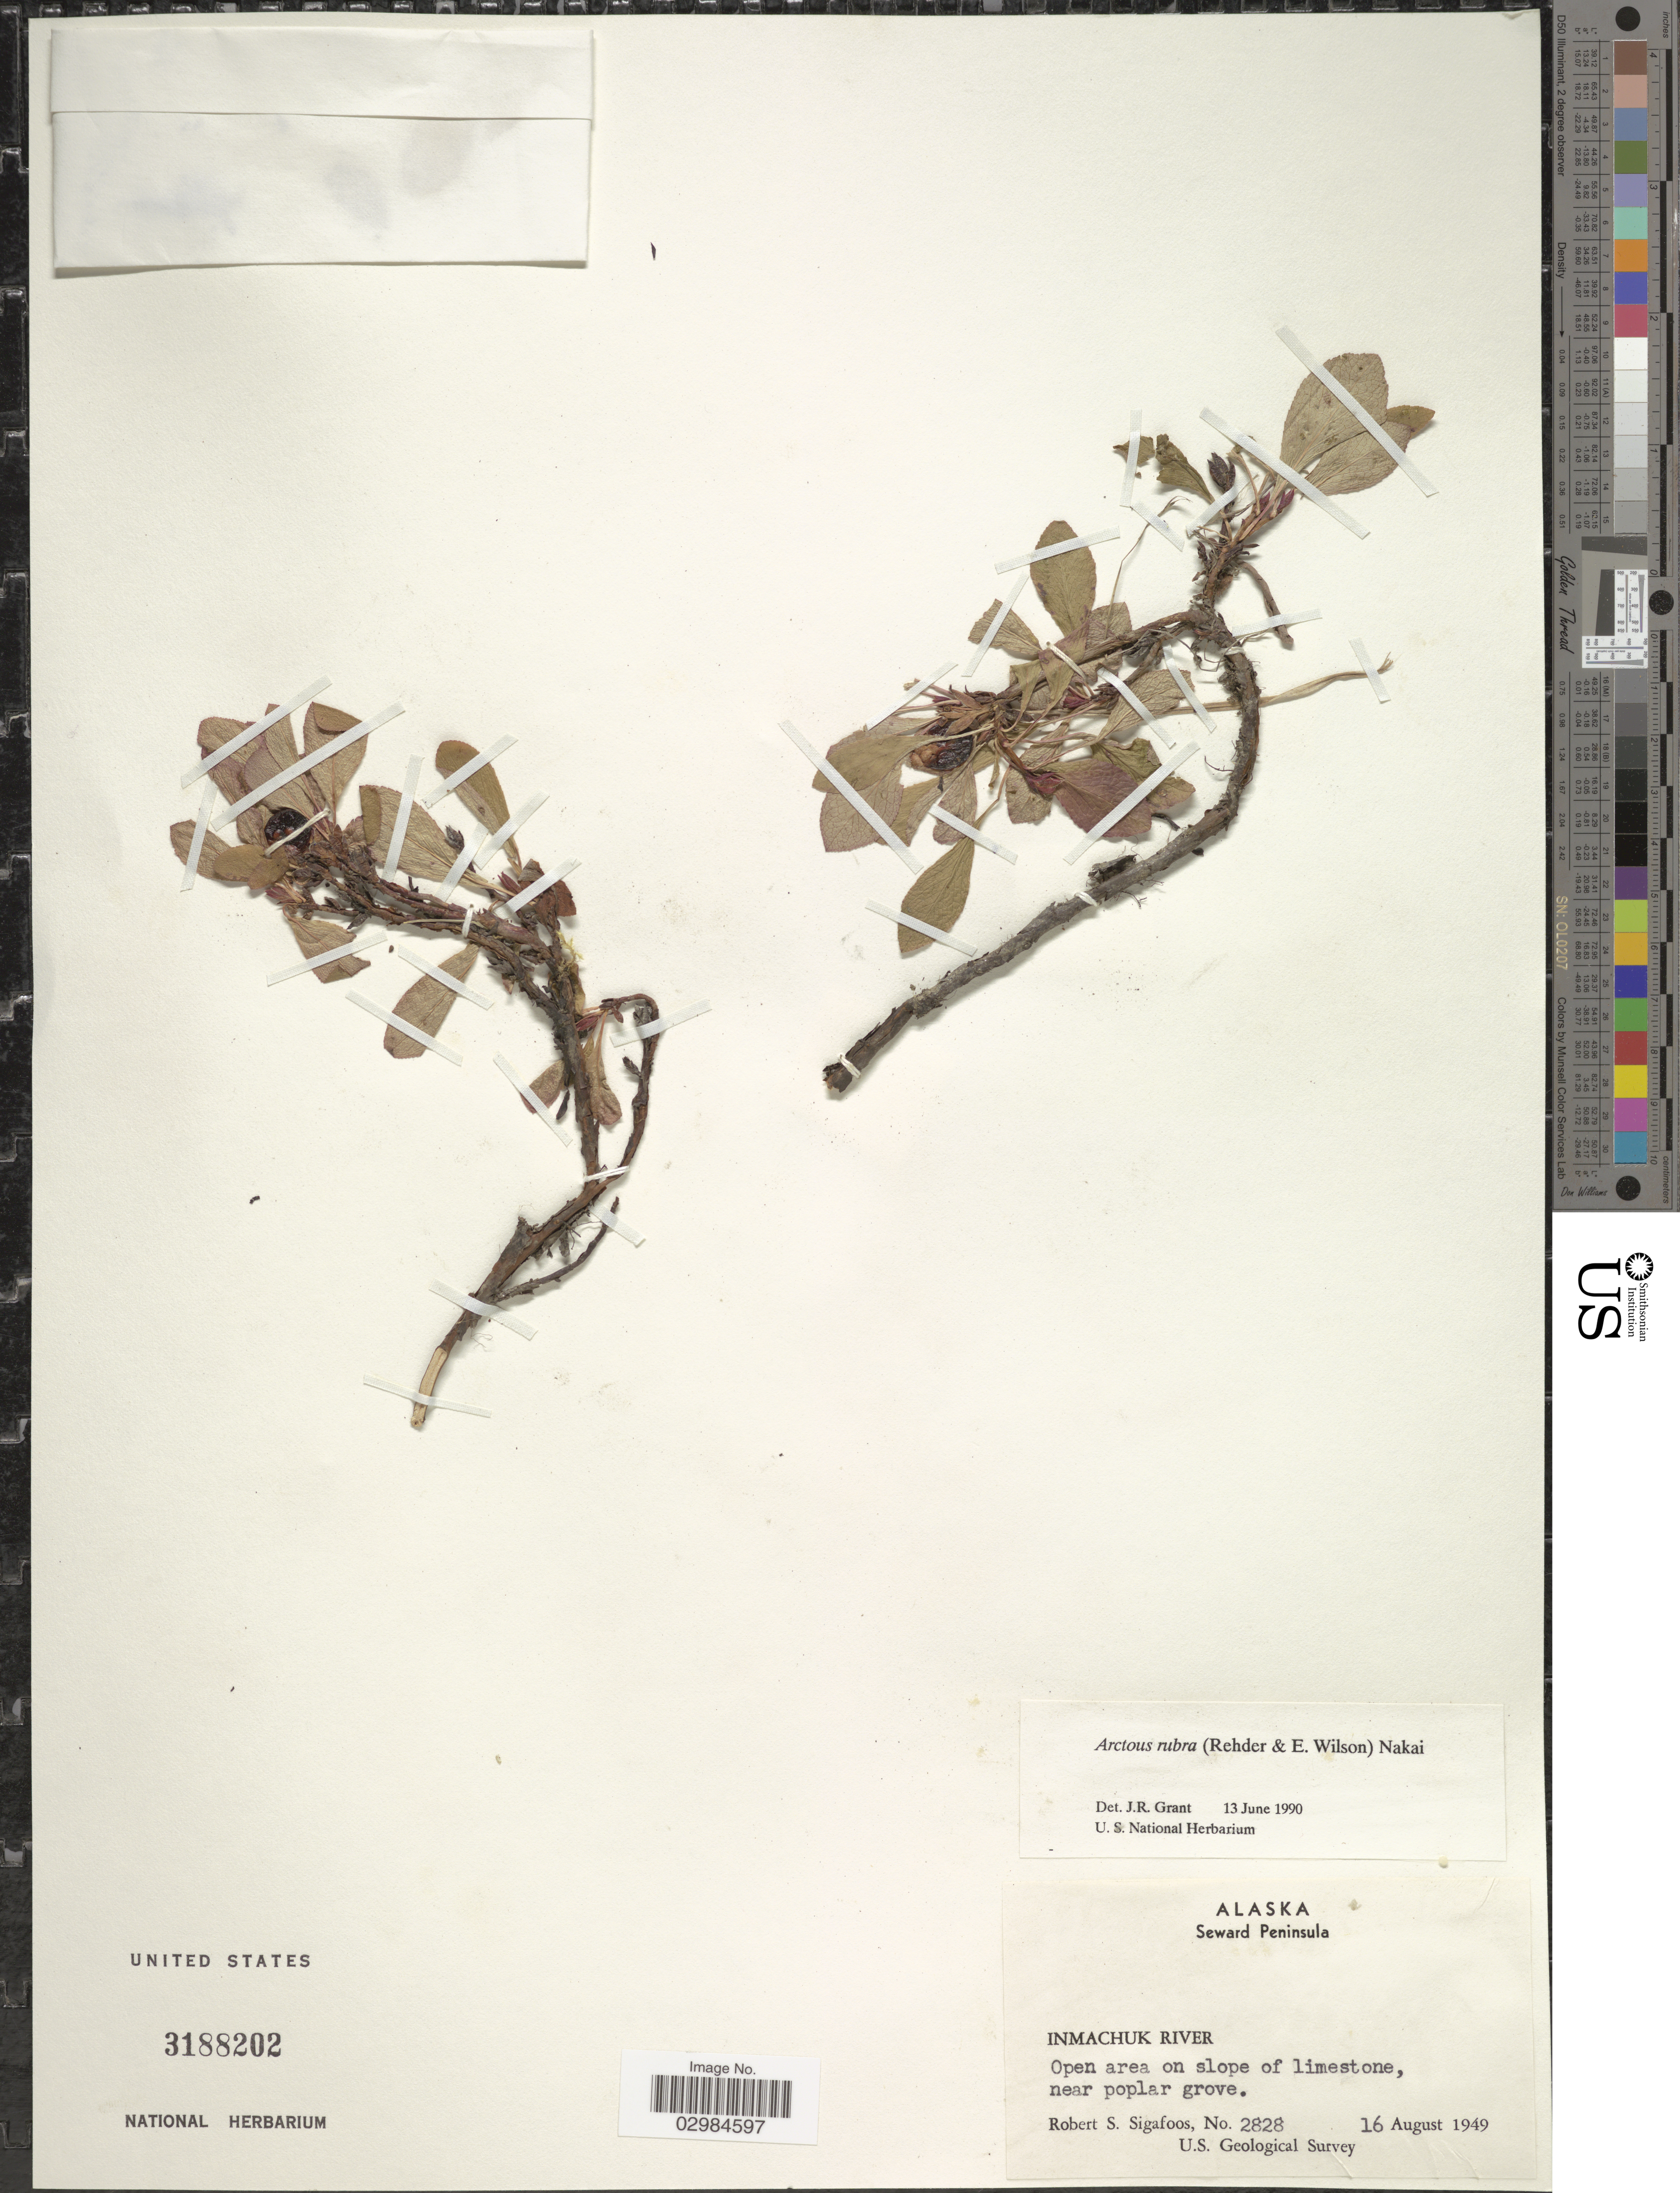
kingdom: Plantae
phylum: Tracheophyta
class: Magnoliopsida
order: Ericales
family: Ericaceae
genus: Arctostaphylos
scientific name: Arctostaphylos rubra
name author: (Rehder & E.H. Wilson) Fernald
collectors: R. Sigafoos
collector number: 2828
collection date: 1949-08-16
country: United States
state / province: Alaska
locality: Seward Peninsula. Inmachuk River. Open area on slope of limestone, near poplar grove.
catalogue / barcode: US 3188202